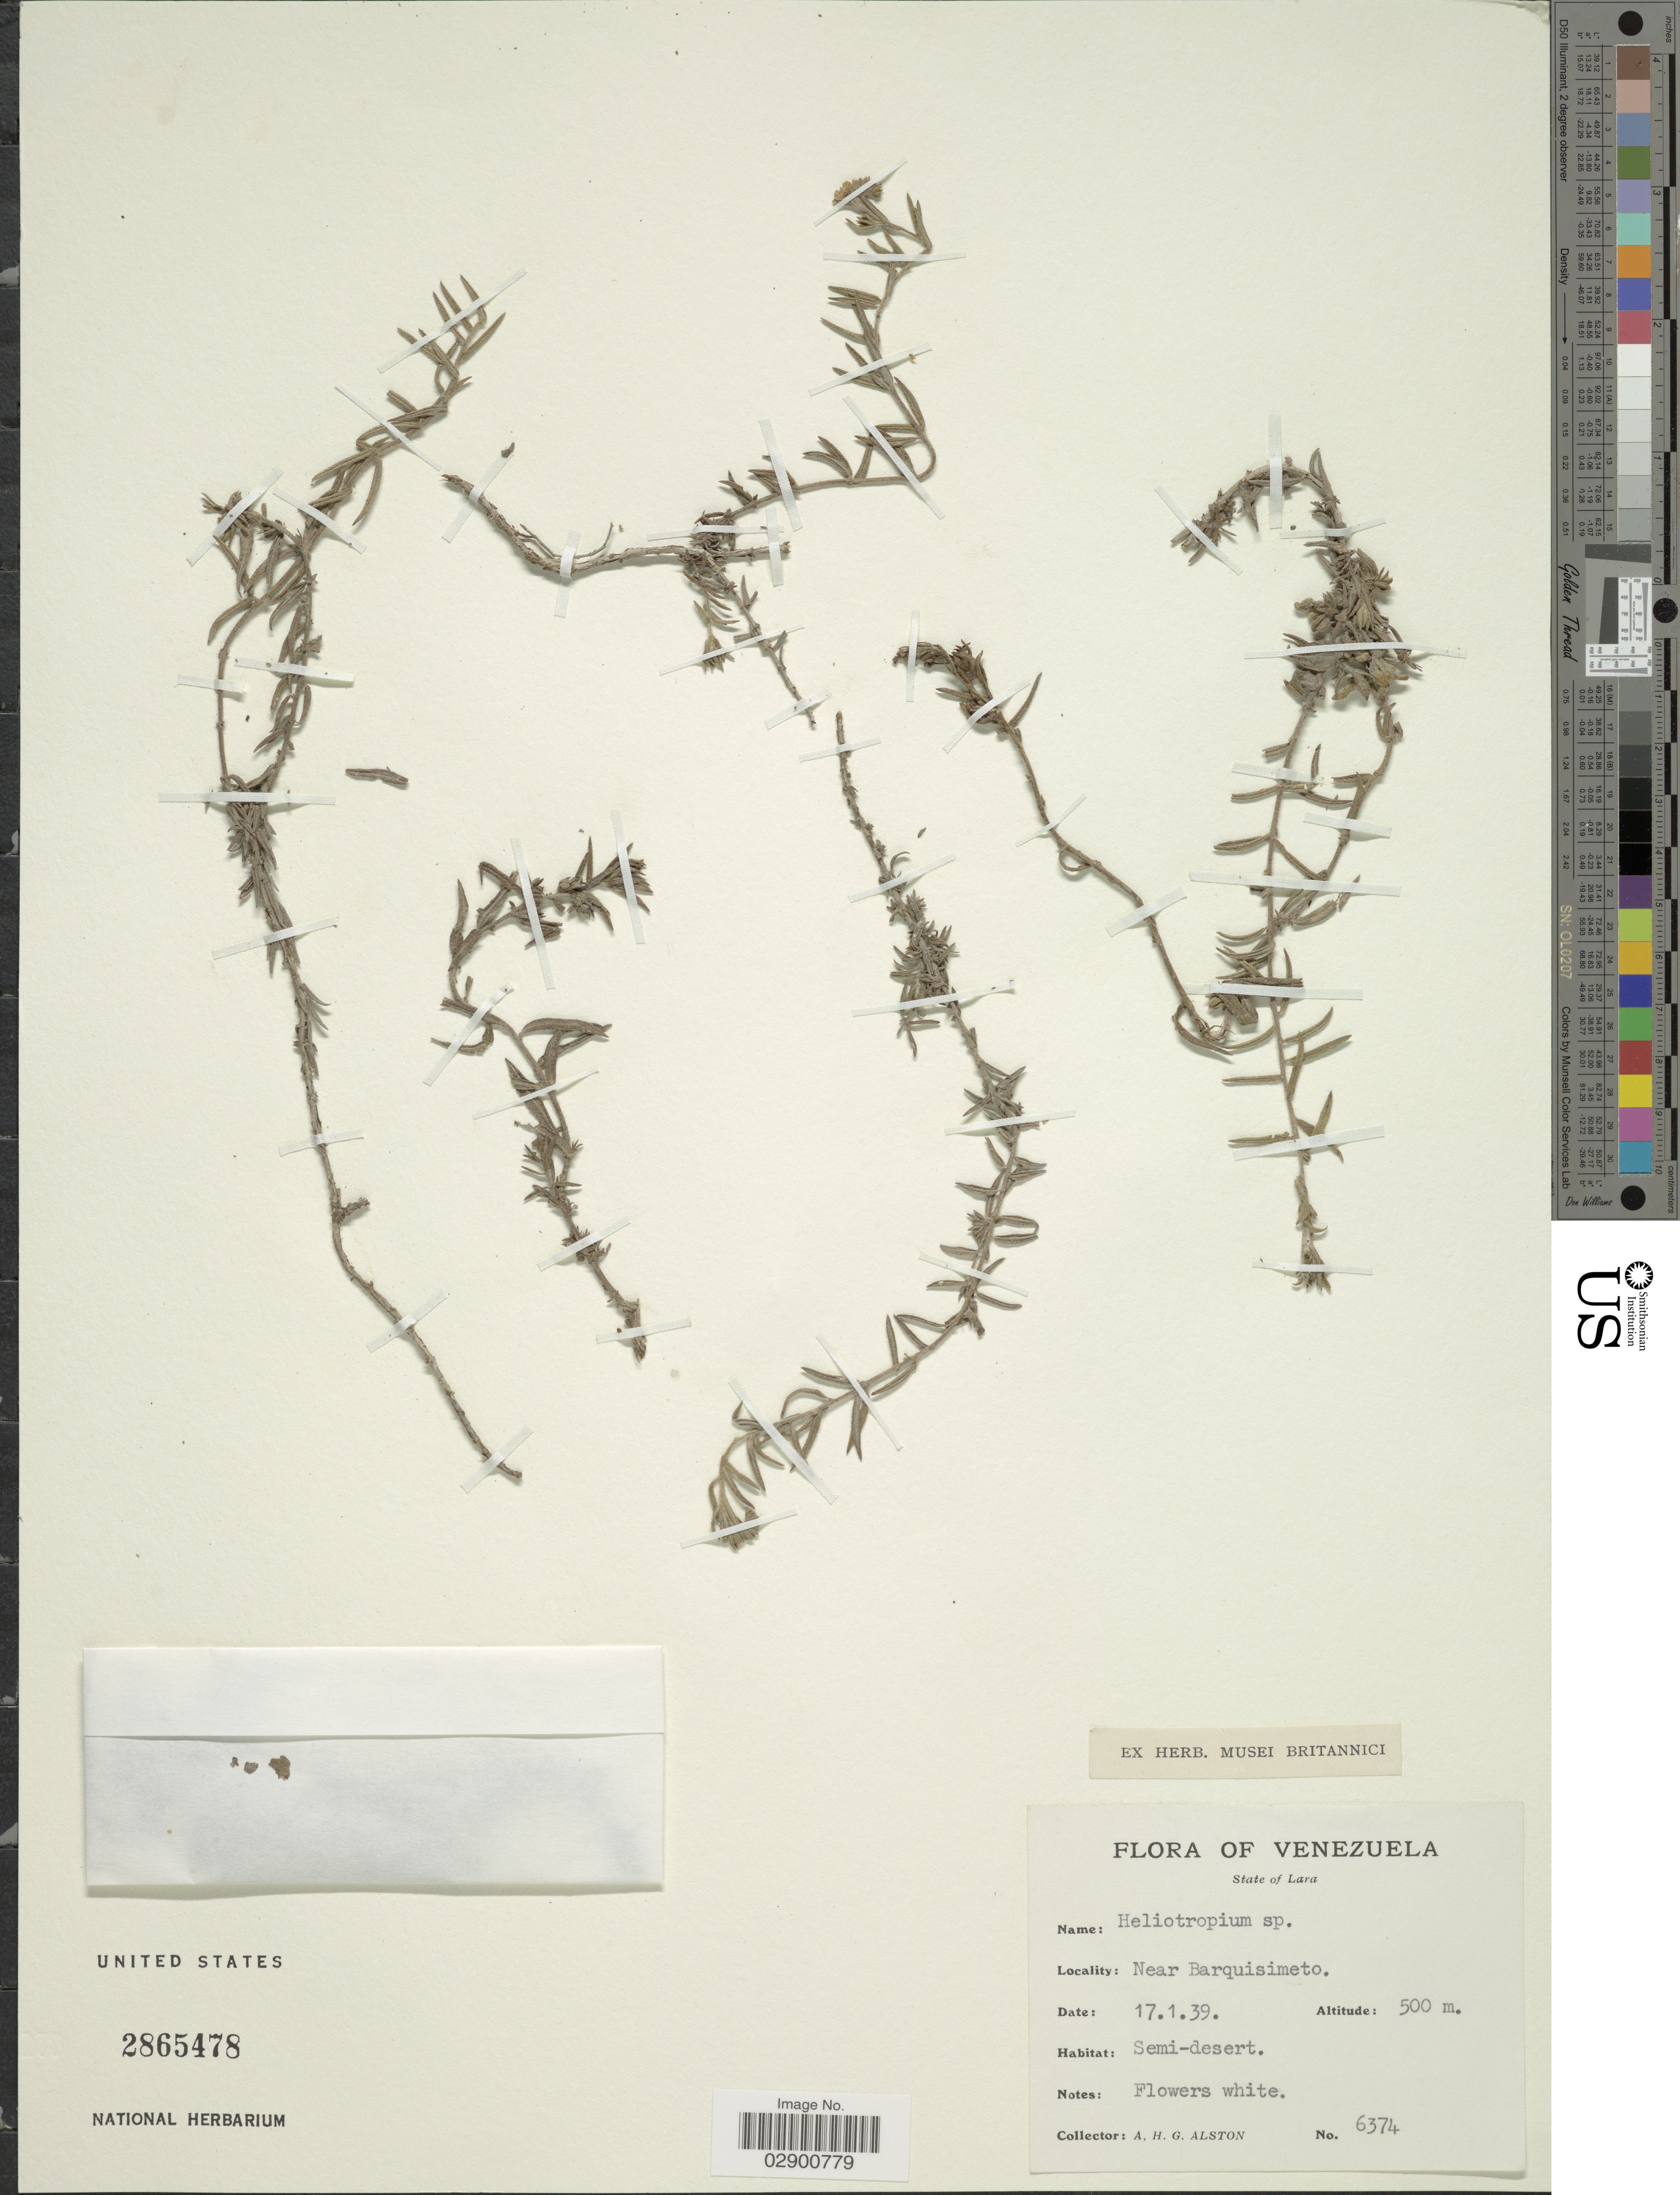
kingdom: Plantae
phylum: Tracheophyta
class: Magnoliopsida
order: Boraginales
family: Heliotropiaceae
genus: Heliotropium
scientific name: Heliotropium sp.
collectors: A. H. Alston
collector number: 6374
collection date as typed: Transcribed d/m/y: 17/1/39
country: Venezuela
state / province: Lara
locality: Near Barquisimeto.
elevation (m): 500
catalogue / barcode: US 2865478